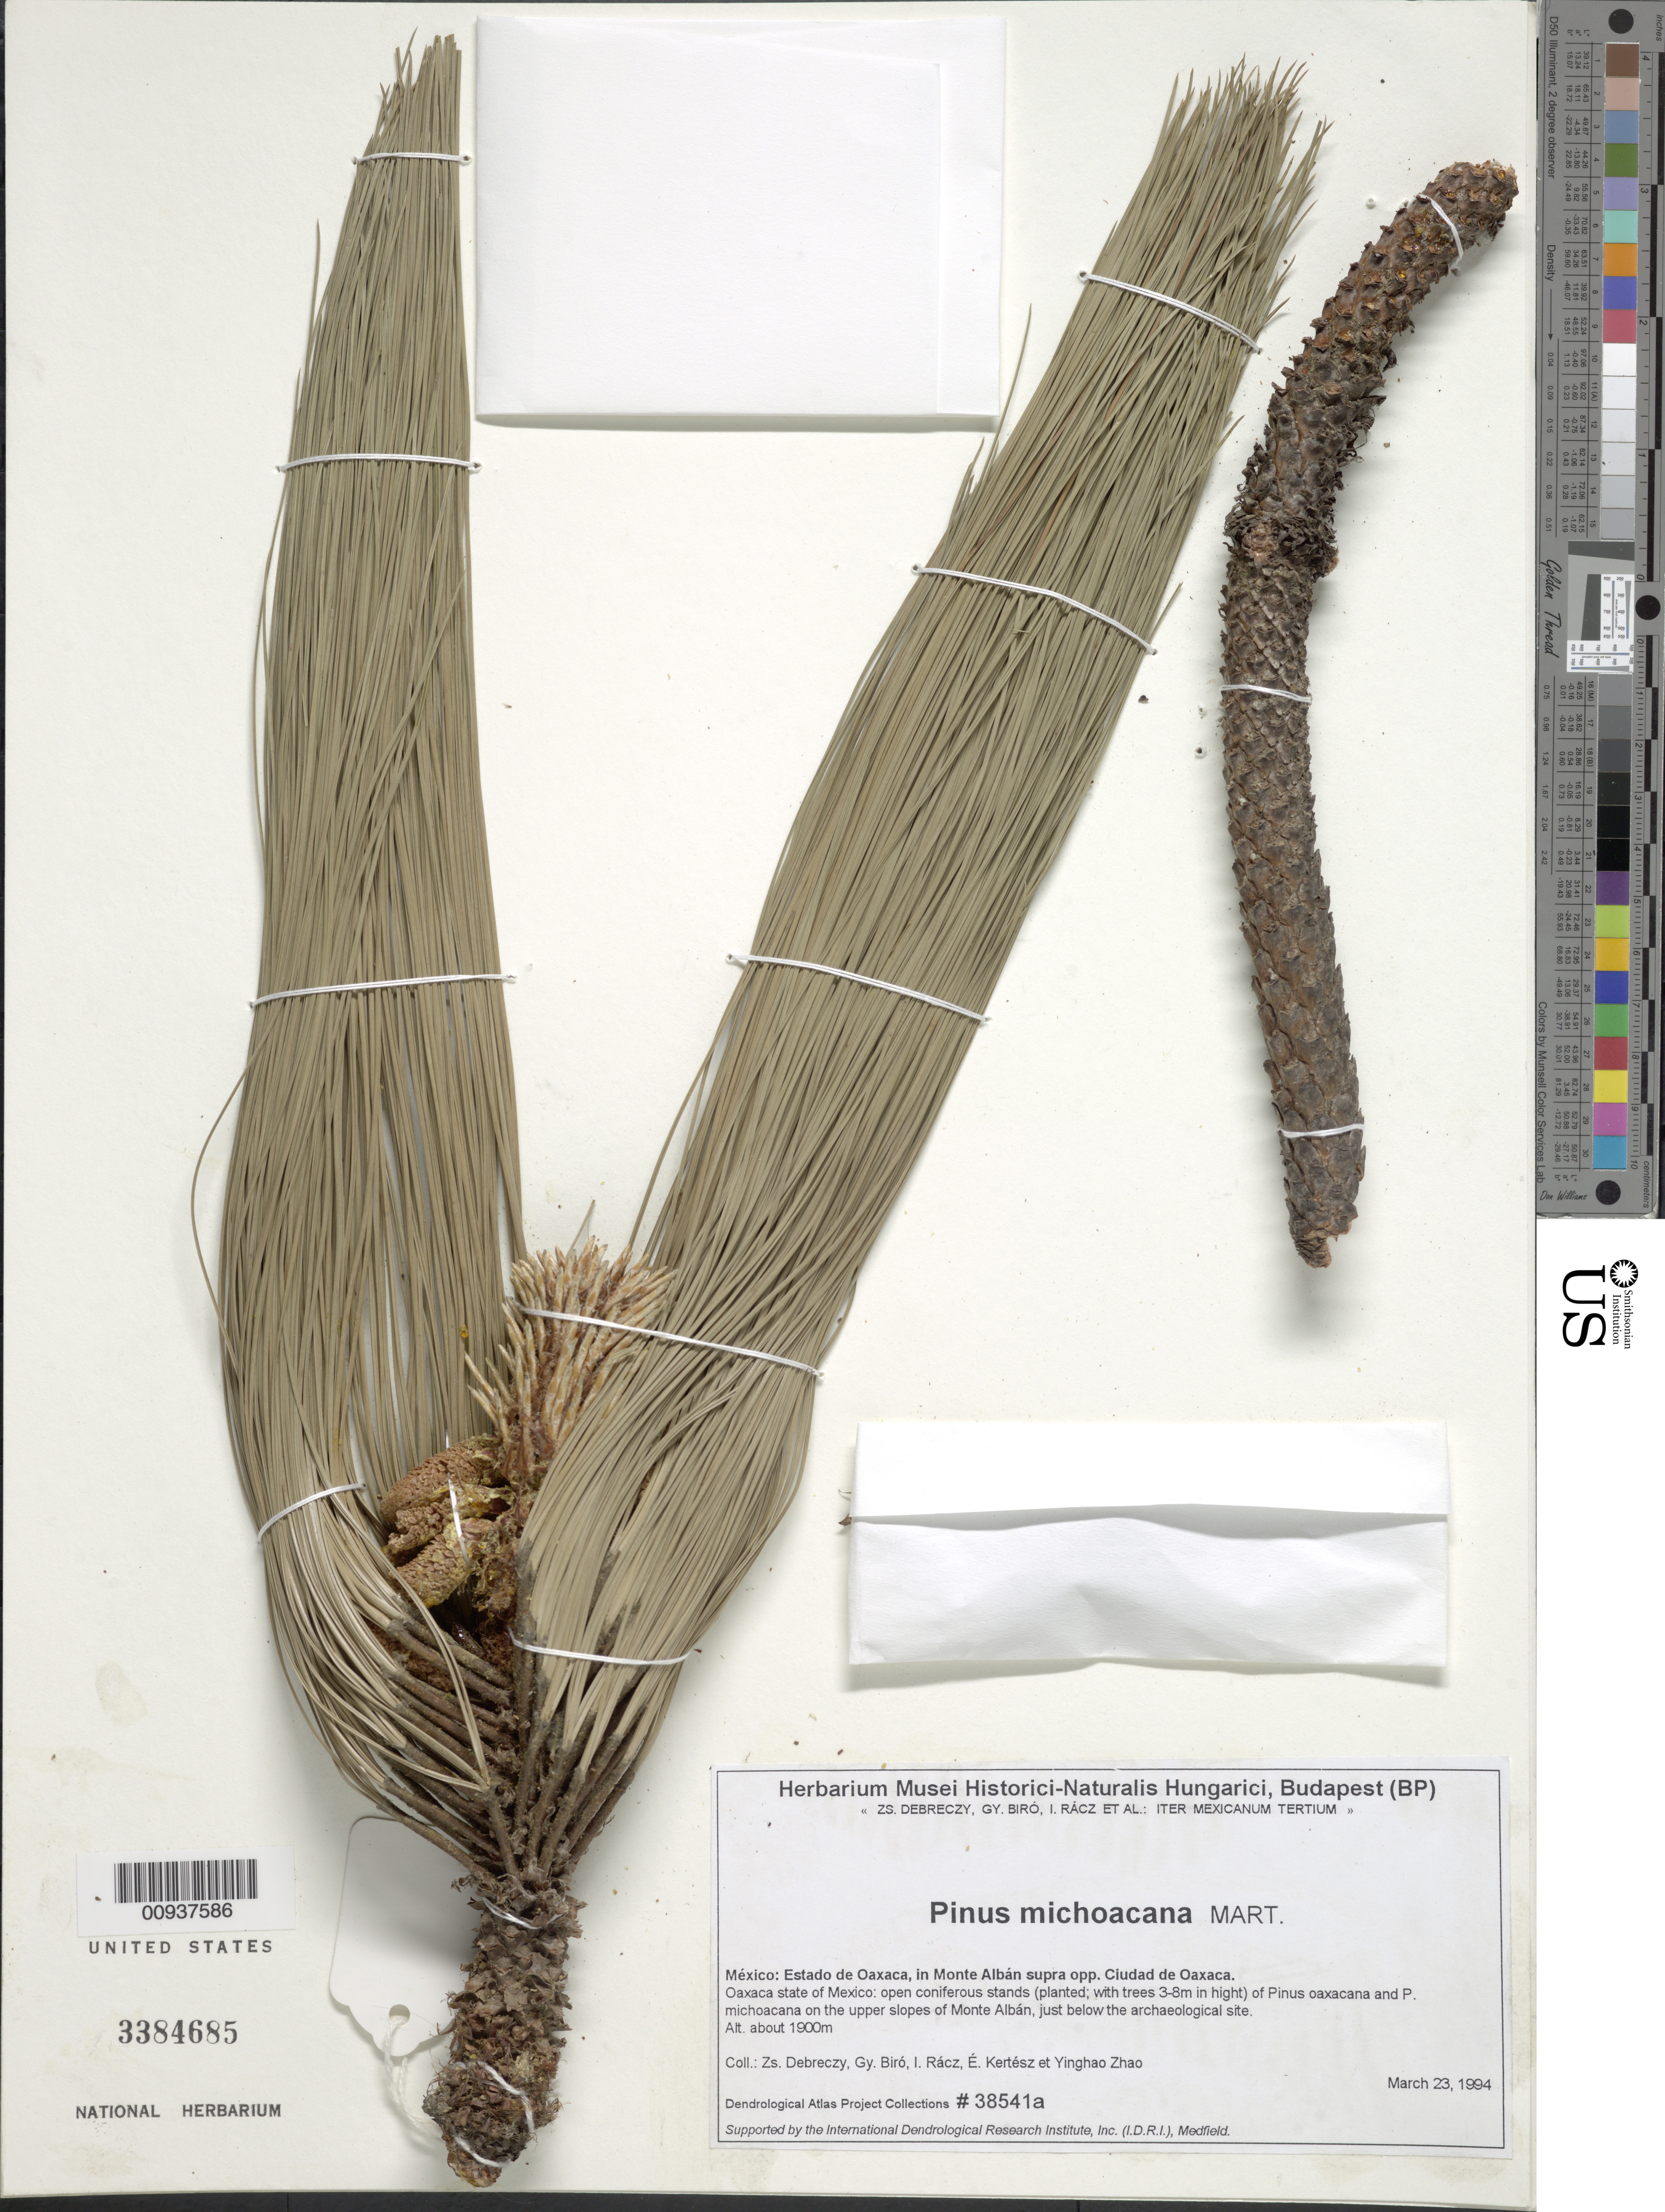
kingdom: Plantae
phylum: Tracheophyta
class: Pinopsida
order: Pinales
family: Pinaceae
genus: Pinus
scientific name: Pinus michoacana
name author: Martínez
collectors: Z. Debreczy, G. Biro, I. Rácz, E. Kertesz & Y. Zhao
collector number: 38541 a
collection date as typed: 23 Mar 1994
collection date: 1994-03-23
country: Mexico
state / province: Oaxaca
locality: Upper slopes of Monte Albán, just below the archeological site.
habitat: Upper slopes of Monte. Open coniferous stands (planted; with trees 3-8 m in hight) of Pinus oaxacana and P. michoacana.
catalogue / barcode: US 3384685